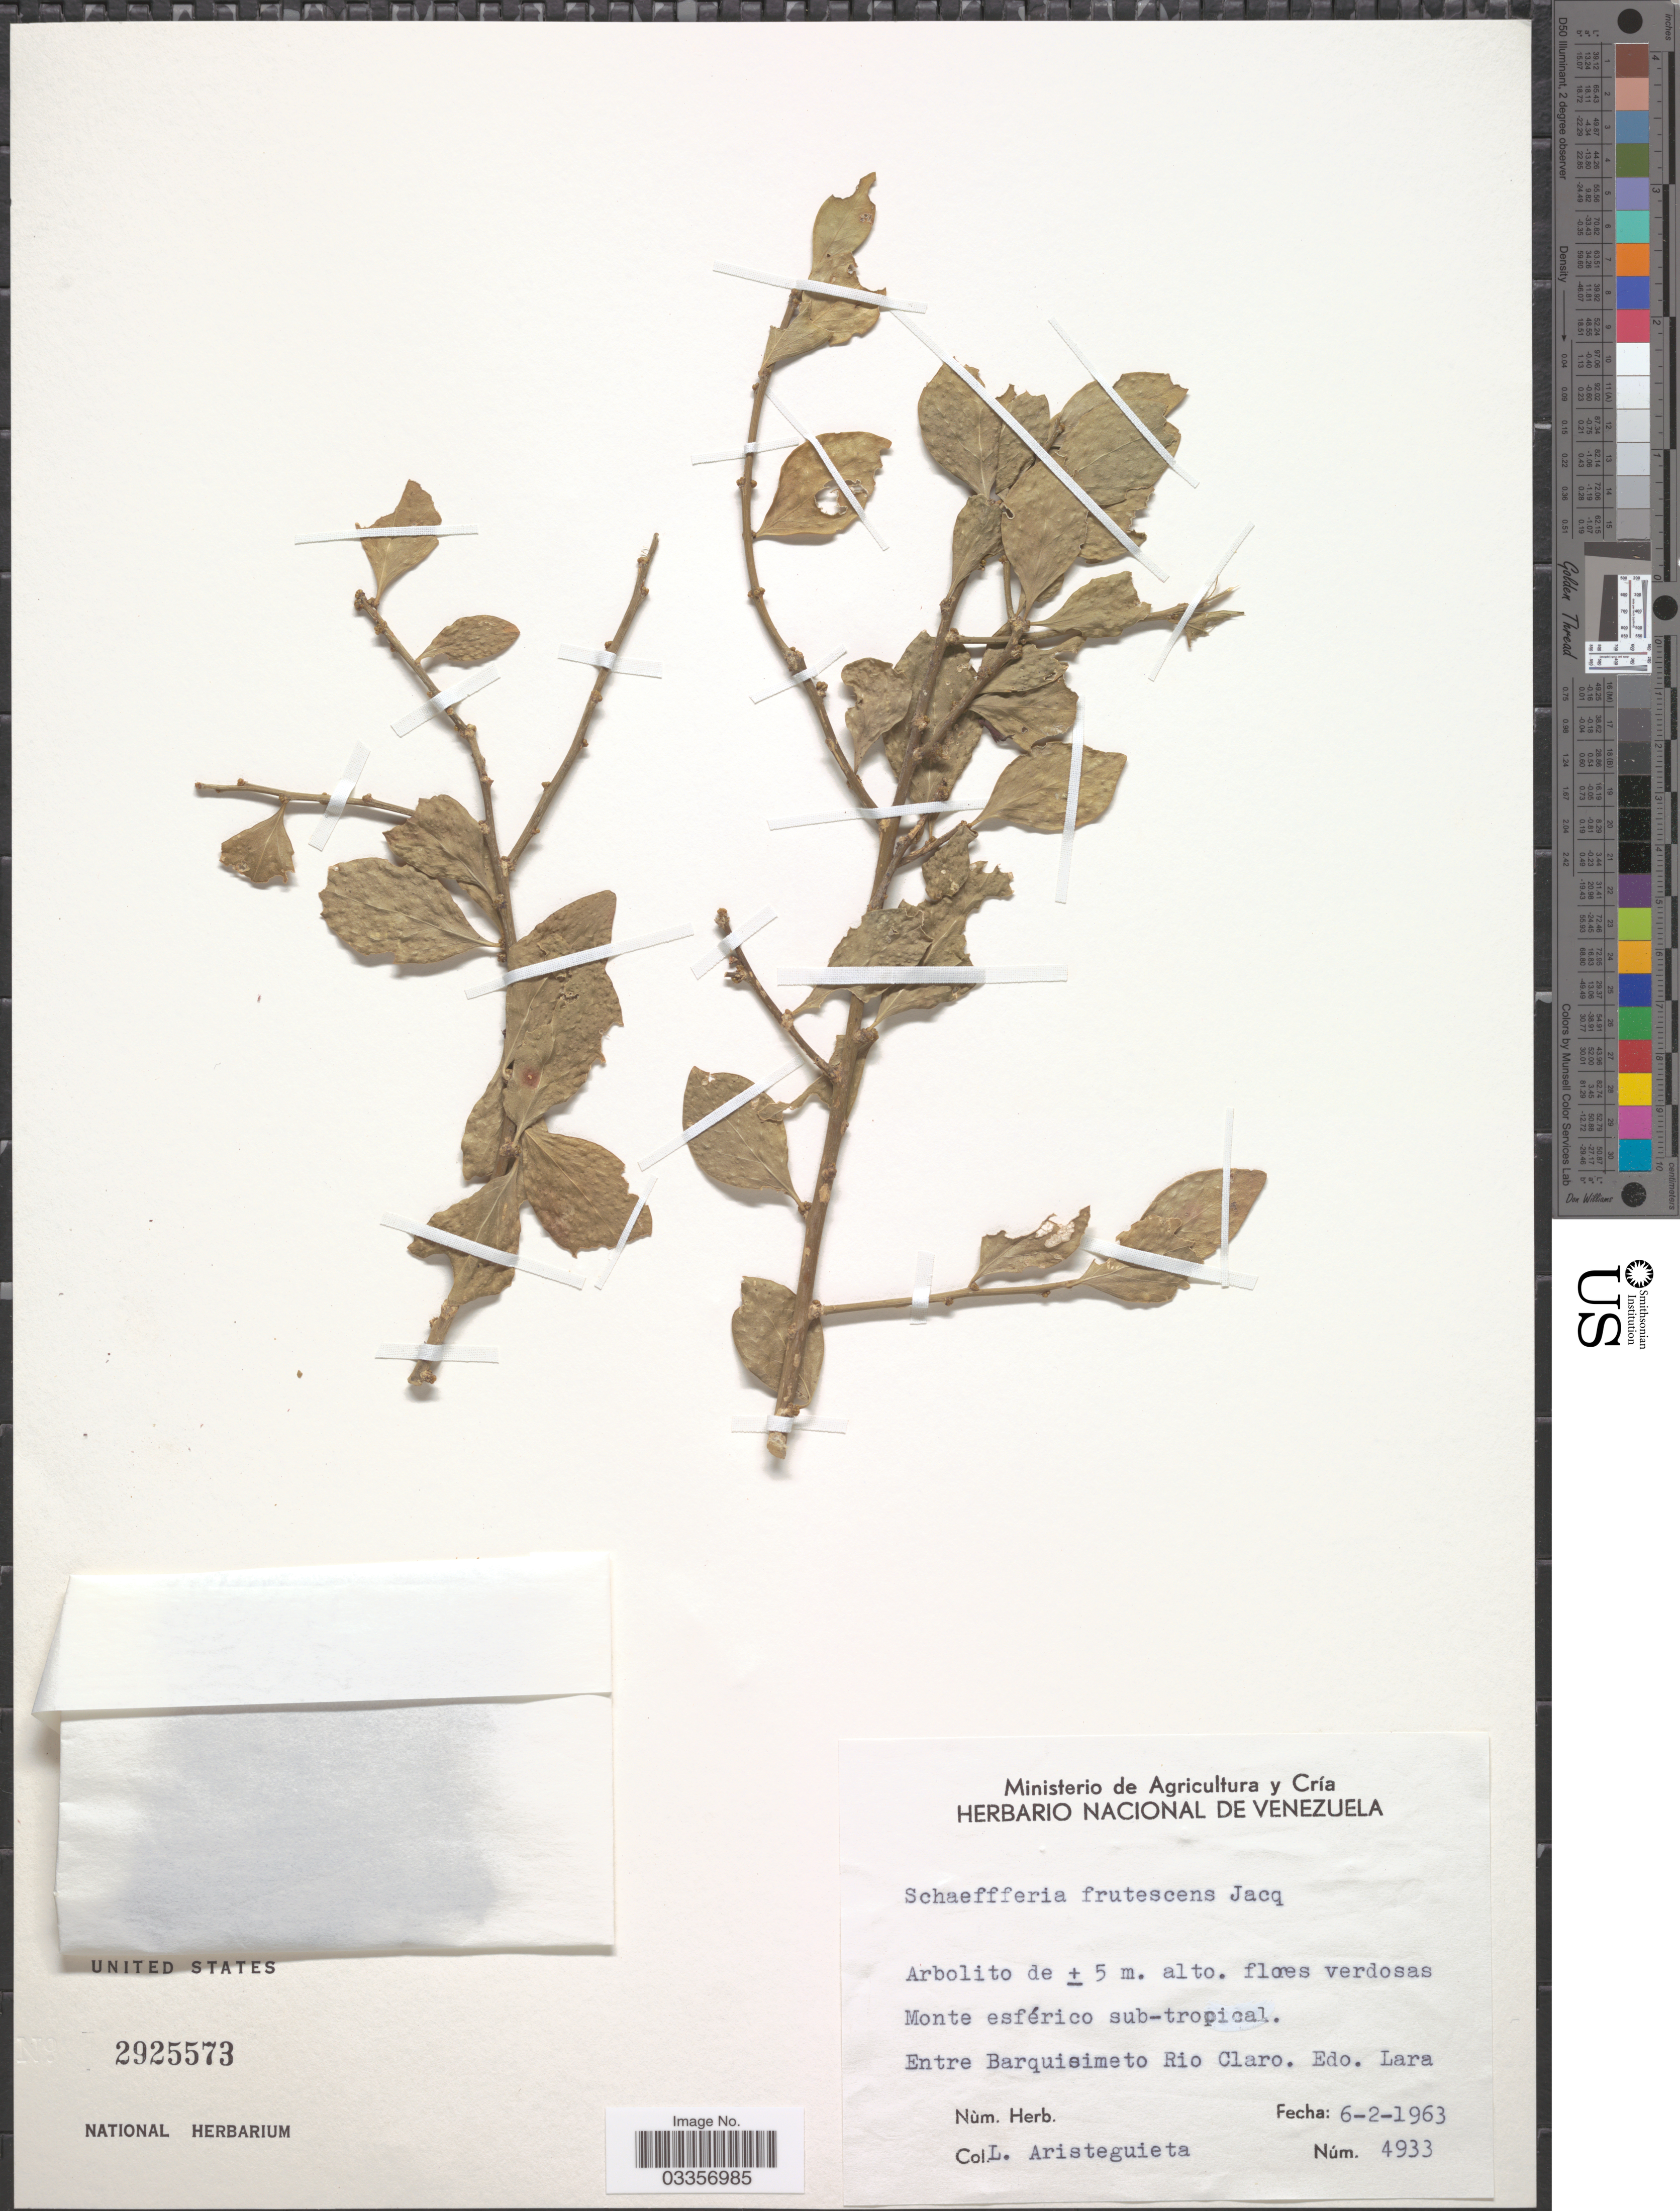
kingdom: Plantae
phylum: Tracheophyta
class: Magnoliopsida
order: Celastrales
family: Celastraceae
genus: Schaefferia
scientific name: Schaefferia frutescens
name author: Jacq.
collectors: L. Aristeguieta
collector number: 4933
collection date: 1963-02-06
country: Venezuela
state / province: Lara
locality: Entre Barquisimeto Rio Claro.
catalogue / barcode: US 2925573